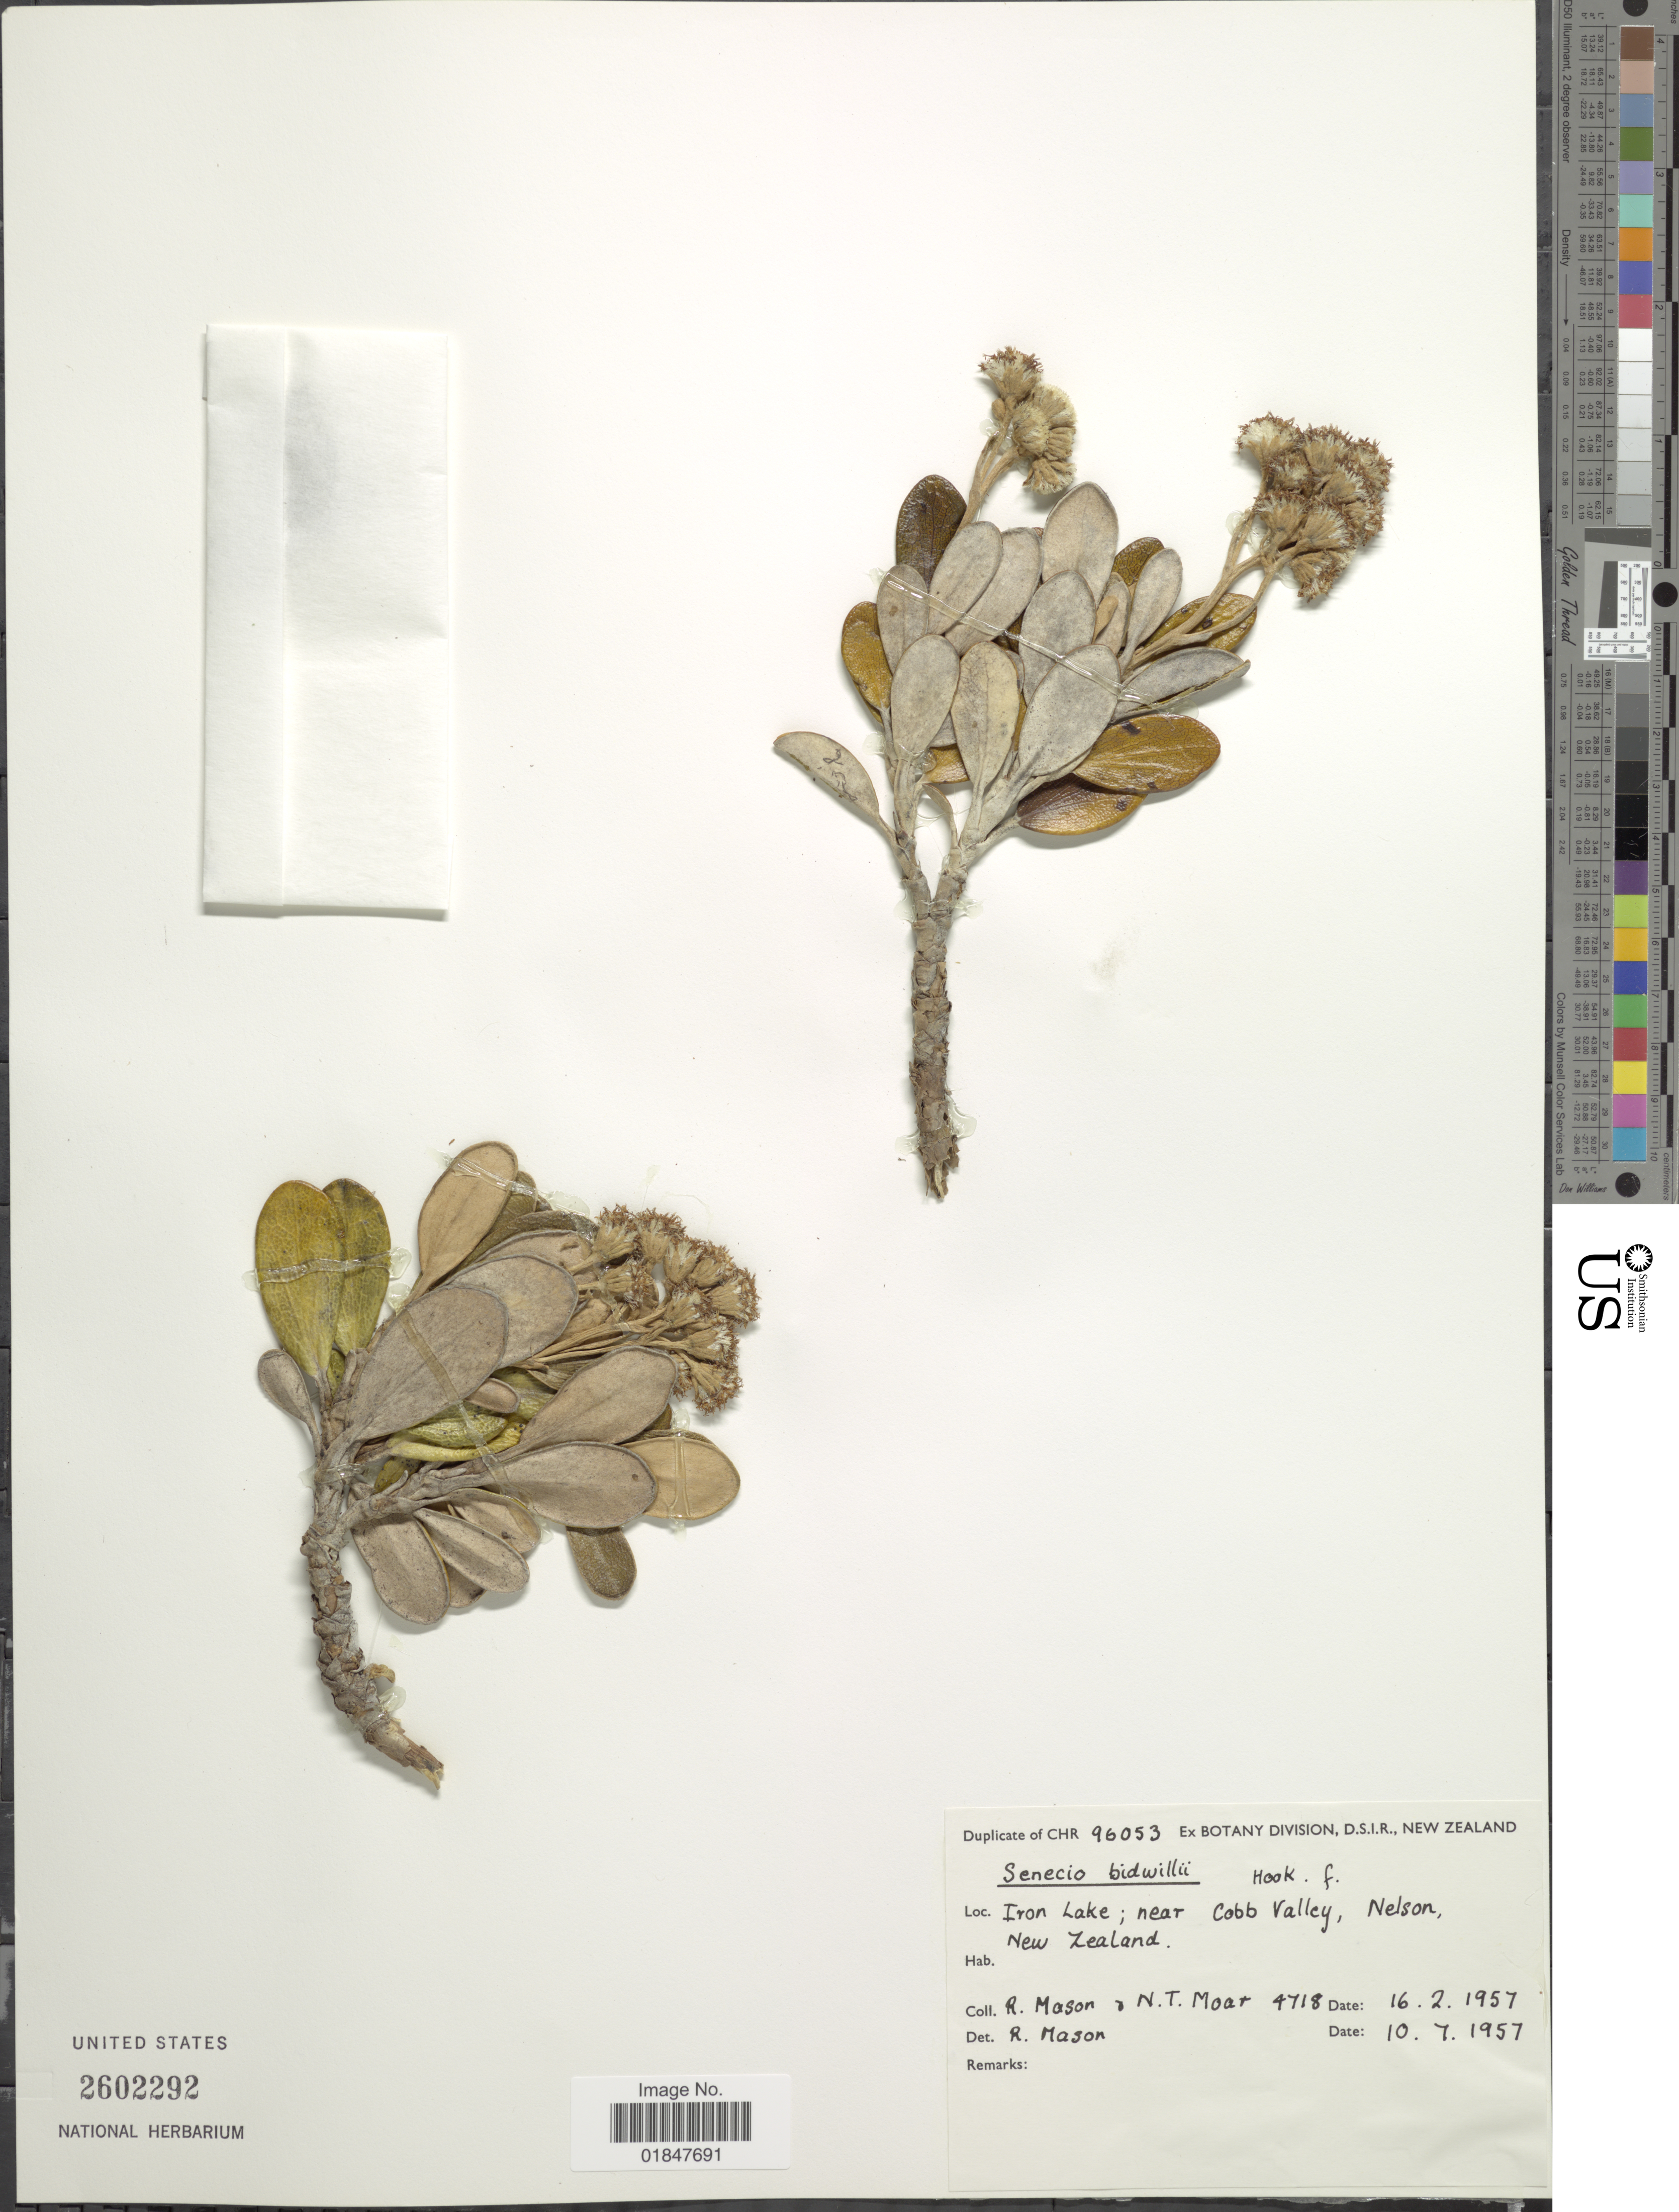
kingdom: Plantae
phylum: Tracheophyta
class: Magnoliopsida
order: Asterales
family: Asteraceae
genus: Brachyglottis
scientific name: Brachyglottis bidwillii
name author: (Hook. f.) B. Nord.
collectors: R. Mason & N. Moar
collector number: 96053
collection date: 1957-02-16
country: New Zealand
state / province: Nelson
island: South Island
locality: Iron Lake; near Cobb Valley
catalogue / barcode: US 2602292